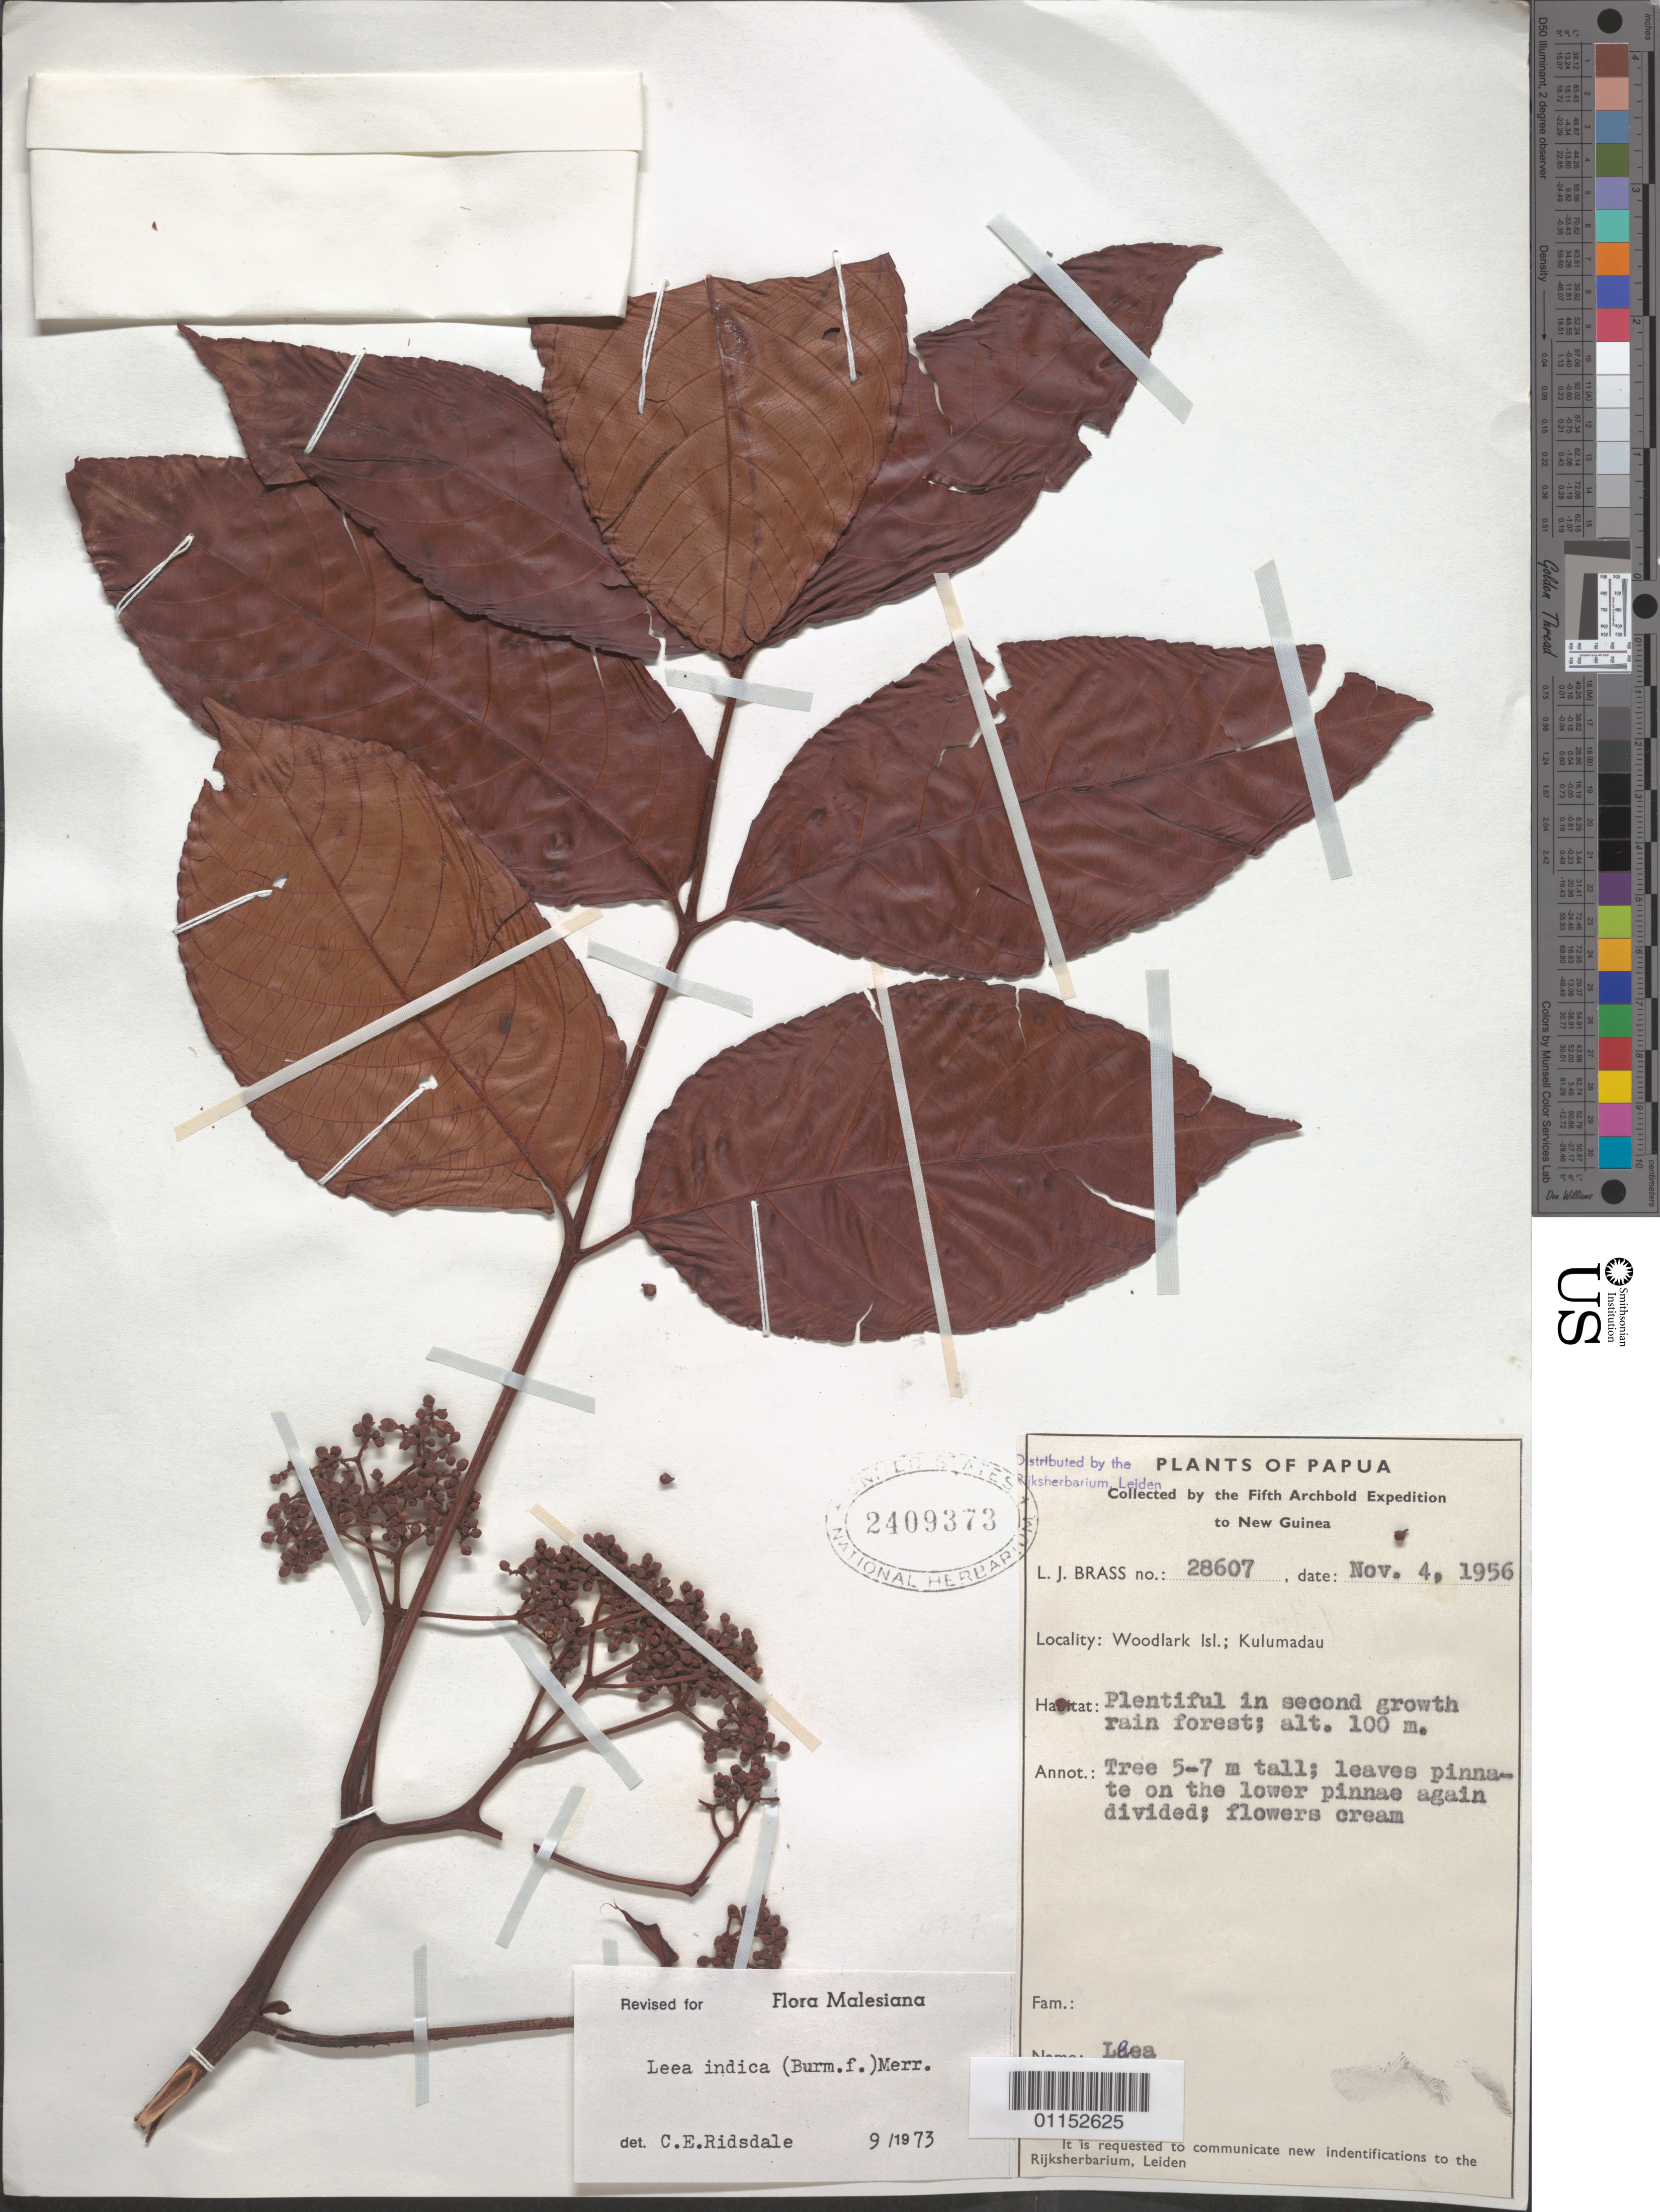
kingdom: Plantae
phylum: Tracheophyta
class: Magnoliopsida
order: Vitales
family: Vitaceae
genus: Leea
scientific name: Leea indica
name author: (Burm. f.) Merr.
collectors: L. J. Brass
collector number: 28607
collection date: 1956-11-04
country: Papua New Guinea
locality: Woodlark Isl.; Kulumadau.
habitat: Plentiful in second growth rain forest.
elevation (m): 100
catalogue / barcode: US 2409373